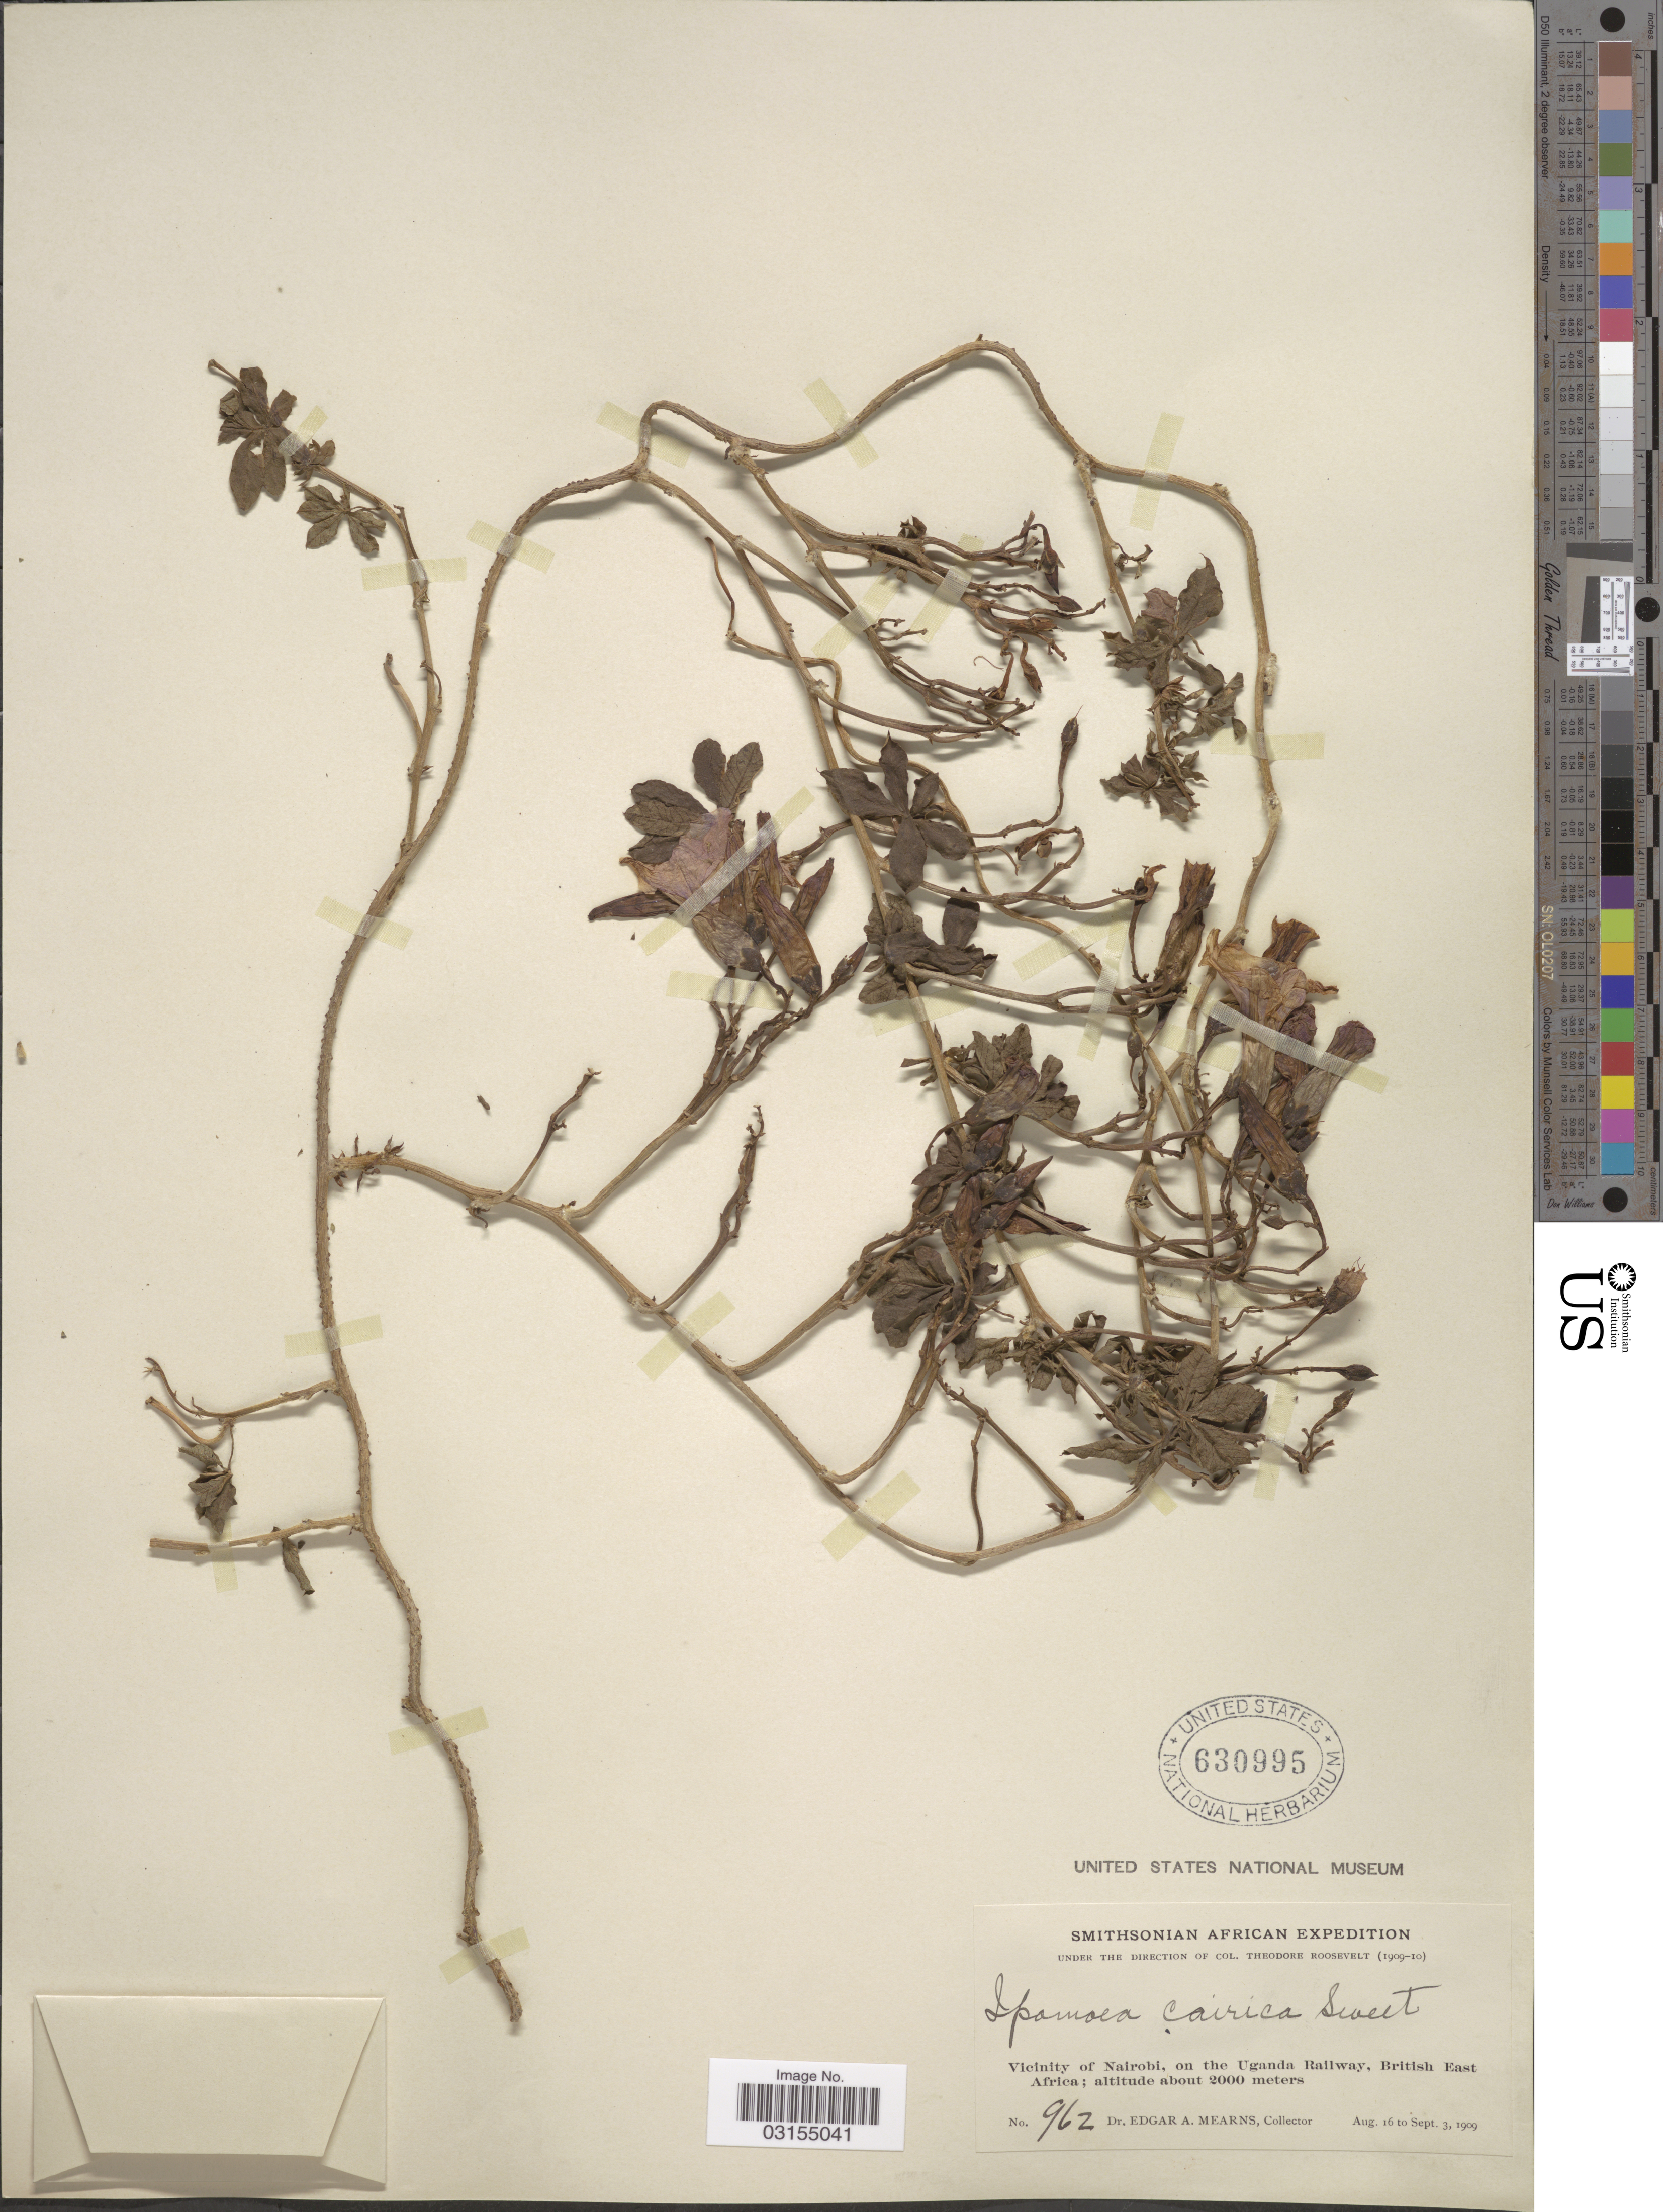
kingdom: Plantae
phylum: Tracheophyta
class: Magnoliopsida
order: Solanales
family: Convolvulaceae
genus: Ipomoea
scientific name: Ipomoea cairica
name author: (L.) Sweet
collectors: E. A. Mearns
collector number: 962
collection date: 1909-08-16/1909-09-03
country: Kenya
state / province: Nairobi Area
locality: Vicinity of Nairobi, on the Uganda Railway, British East Africa.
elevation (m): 2000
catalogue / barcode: US 630995